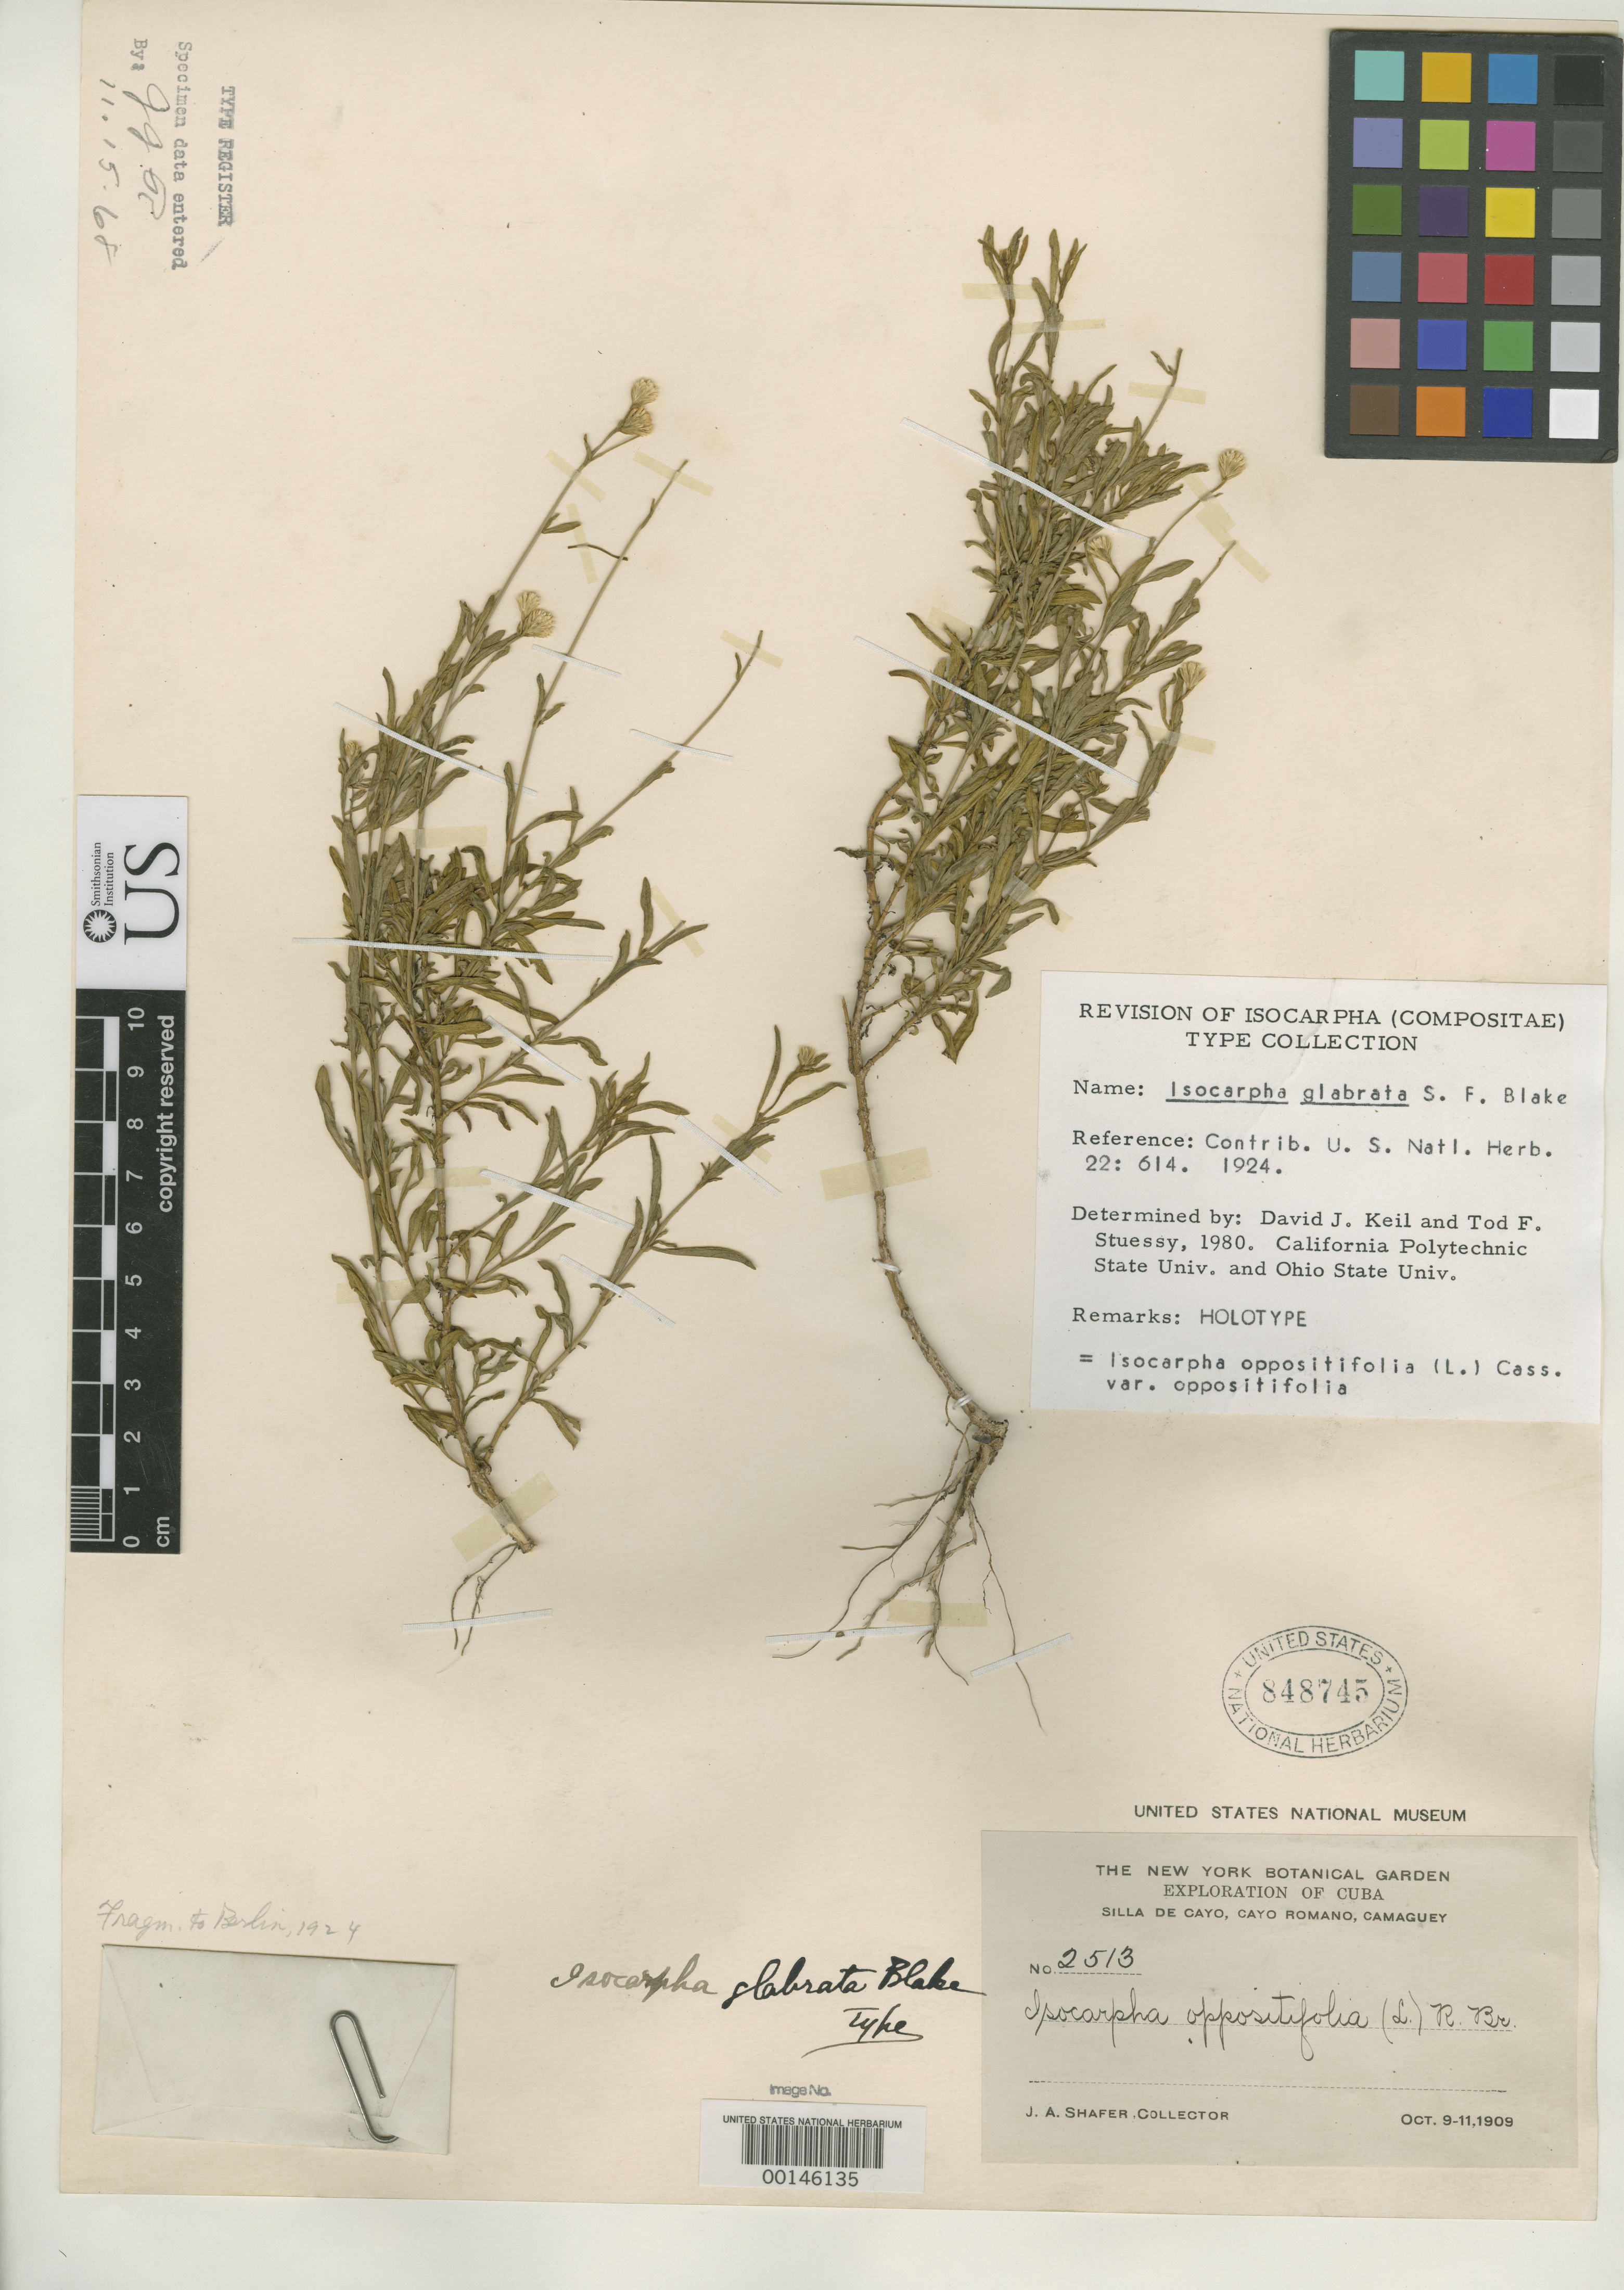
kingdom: Plantae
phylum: Tracheophyta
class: Magnoliopsida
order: Asterales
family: Asteraceae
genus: Isocarpha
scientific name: Isocarpha glabrata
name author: S.F. Blake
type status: Holotype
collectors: J. A. Shafer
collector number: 2513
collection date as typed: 09 Oct 1909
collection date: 1909-10-09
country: Cuba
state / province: Camagüey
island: Greater Antilles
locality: Cayo Romano-Silla de Cayo.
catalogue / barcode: US 848745